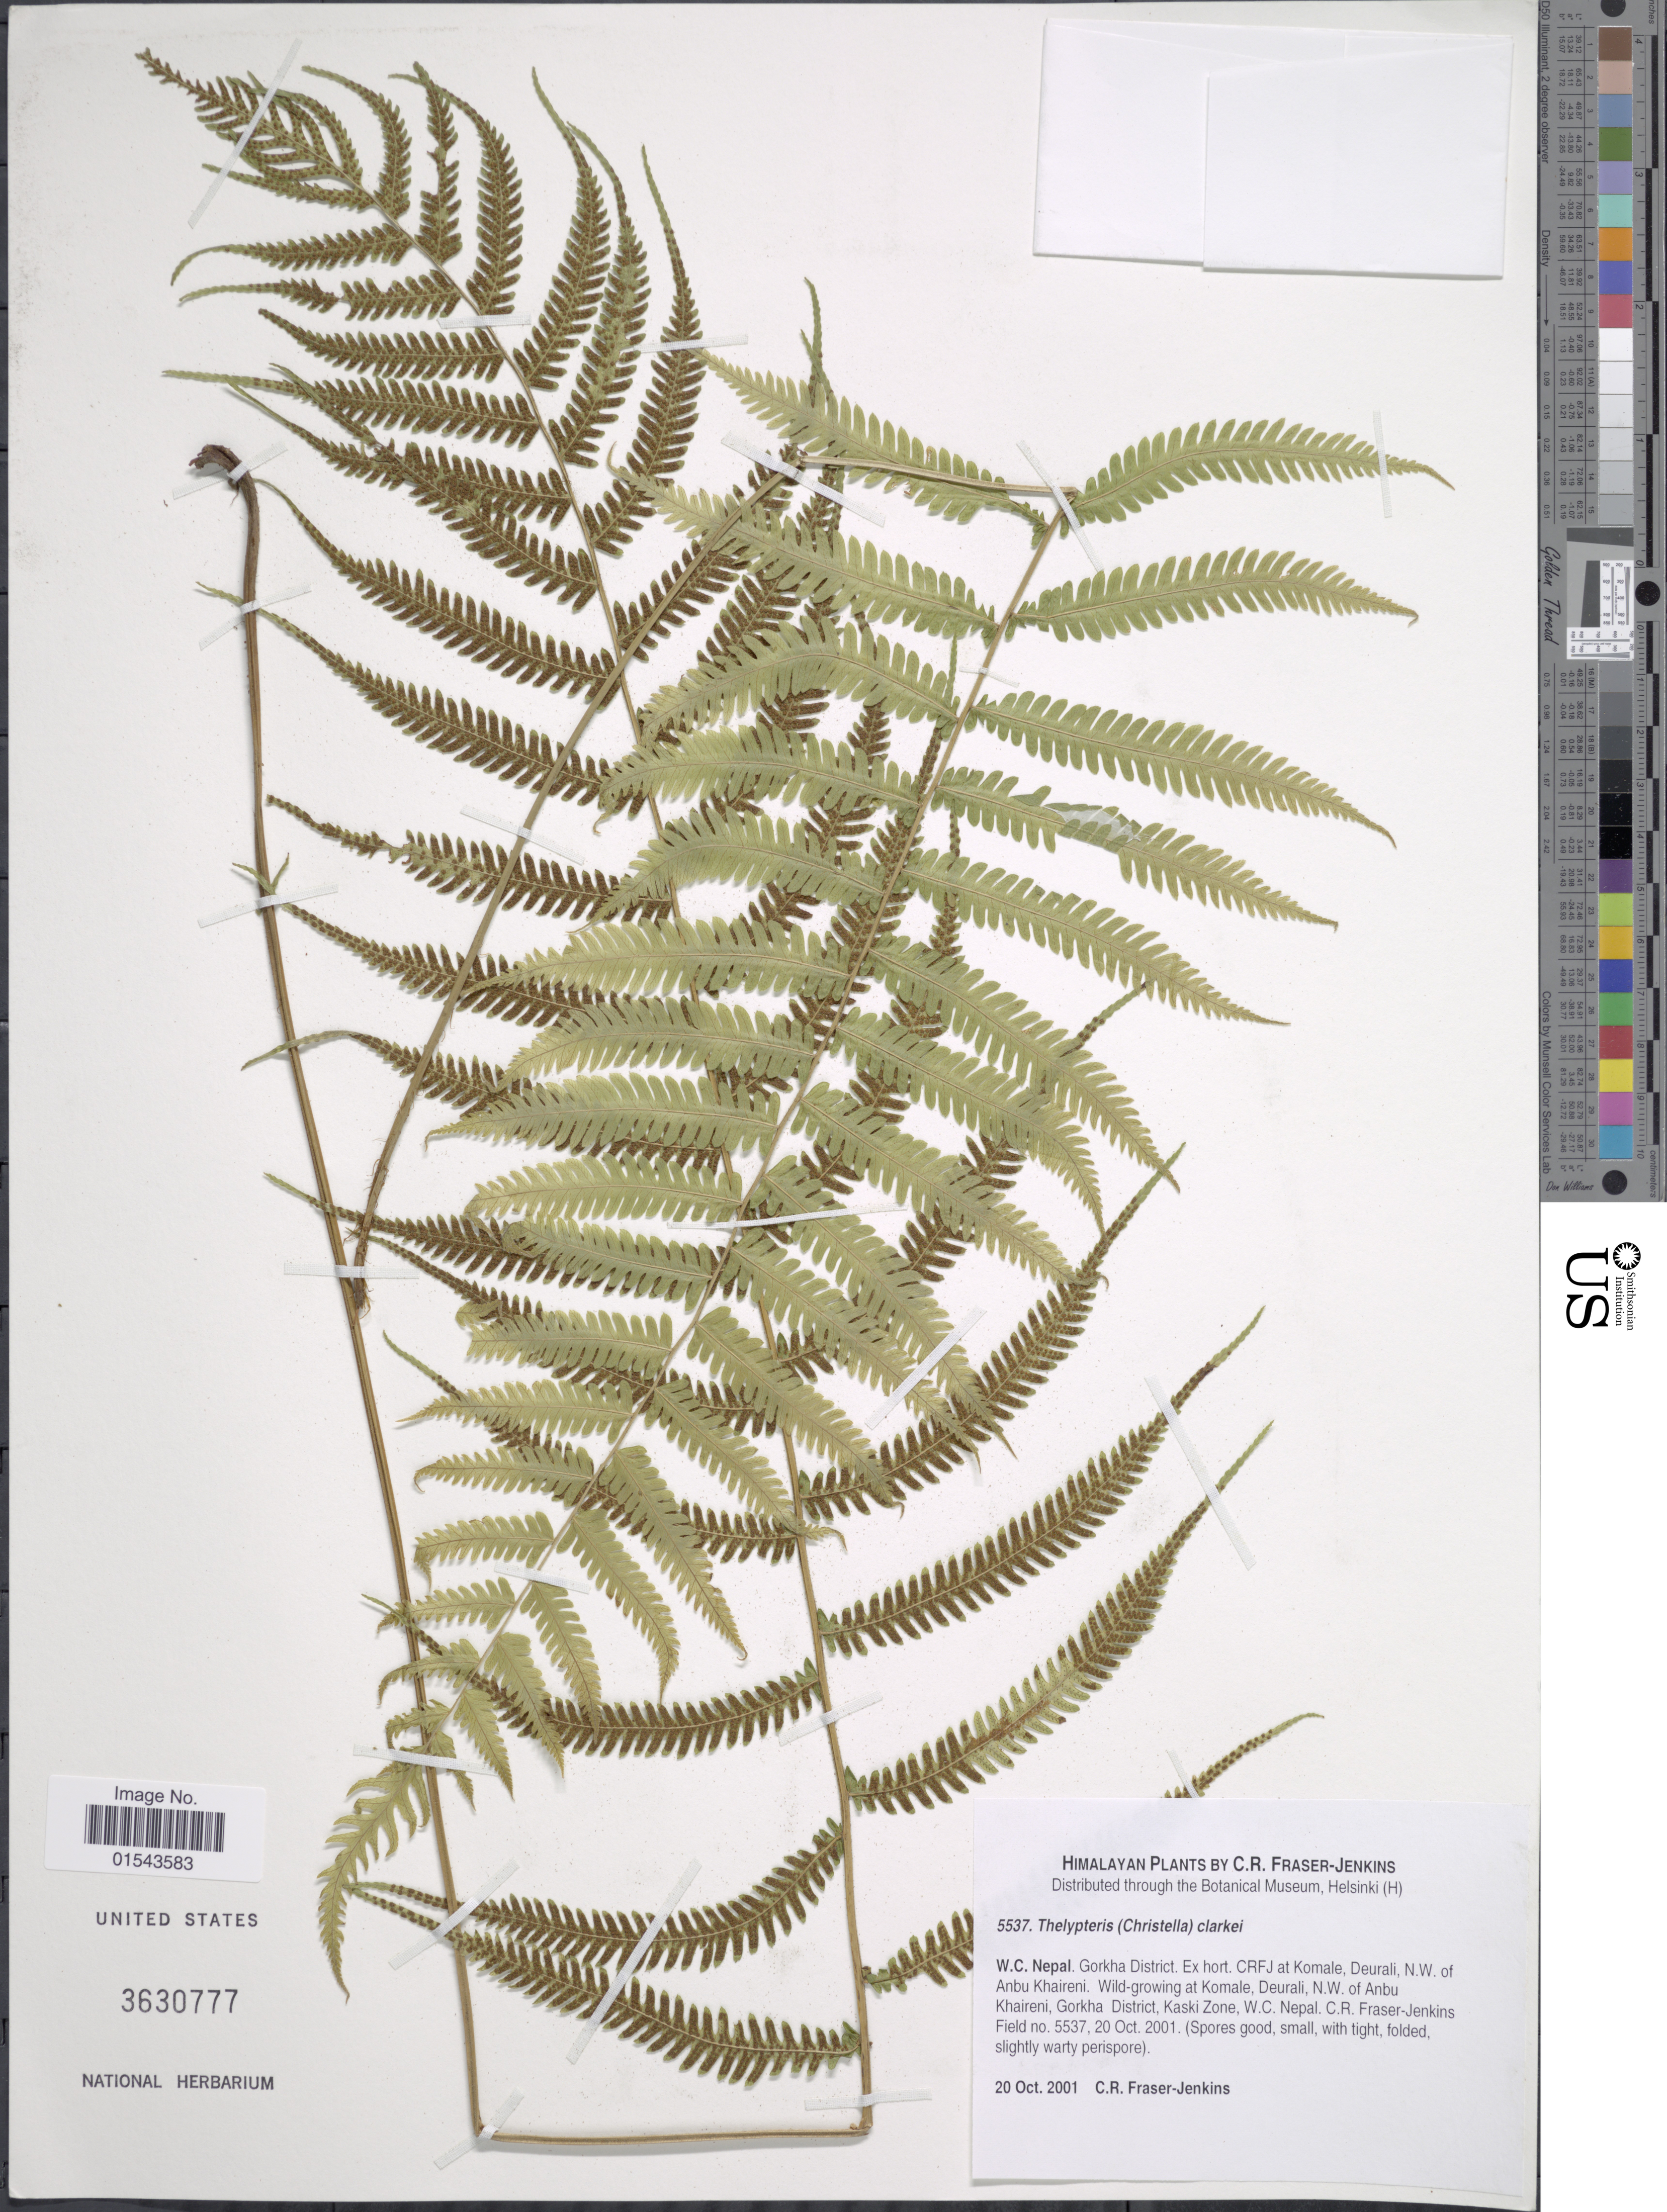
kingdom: Plantae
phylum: Tracheophyta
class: Polypodiopsida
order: Polypodiales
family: Thelypteridaceae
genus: Christella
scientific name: Christella clarkei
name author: (Bedd.) Holttum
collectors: C. R. Fraser-Jenkins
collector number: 5537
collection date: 2001-10-20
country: Nepal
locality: Himalaya, W. C. Nepal. Gorkha District, CRFJ at Komale, Deurali, N. W. of Anbu Khair, Kaski Zone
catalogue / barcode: US 3630777